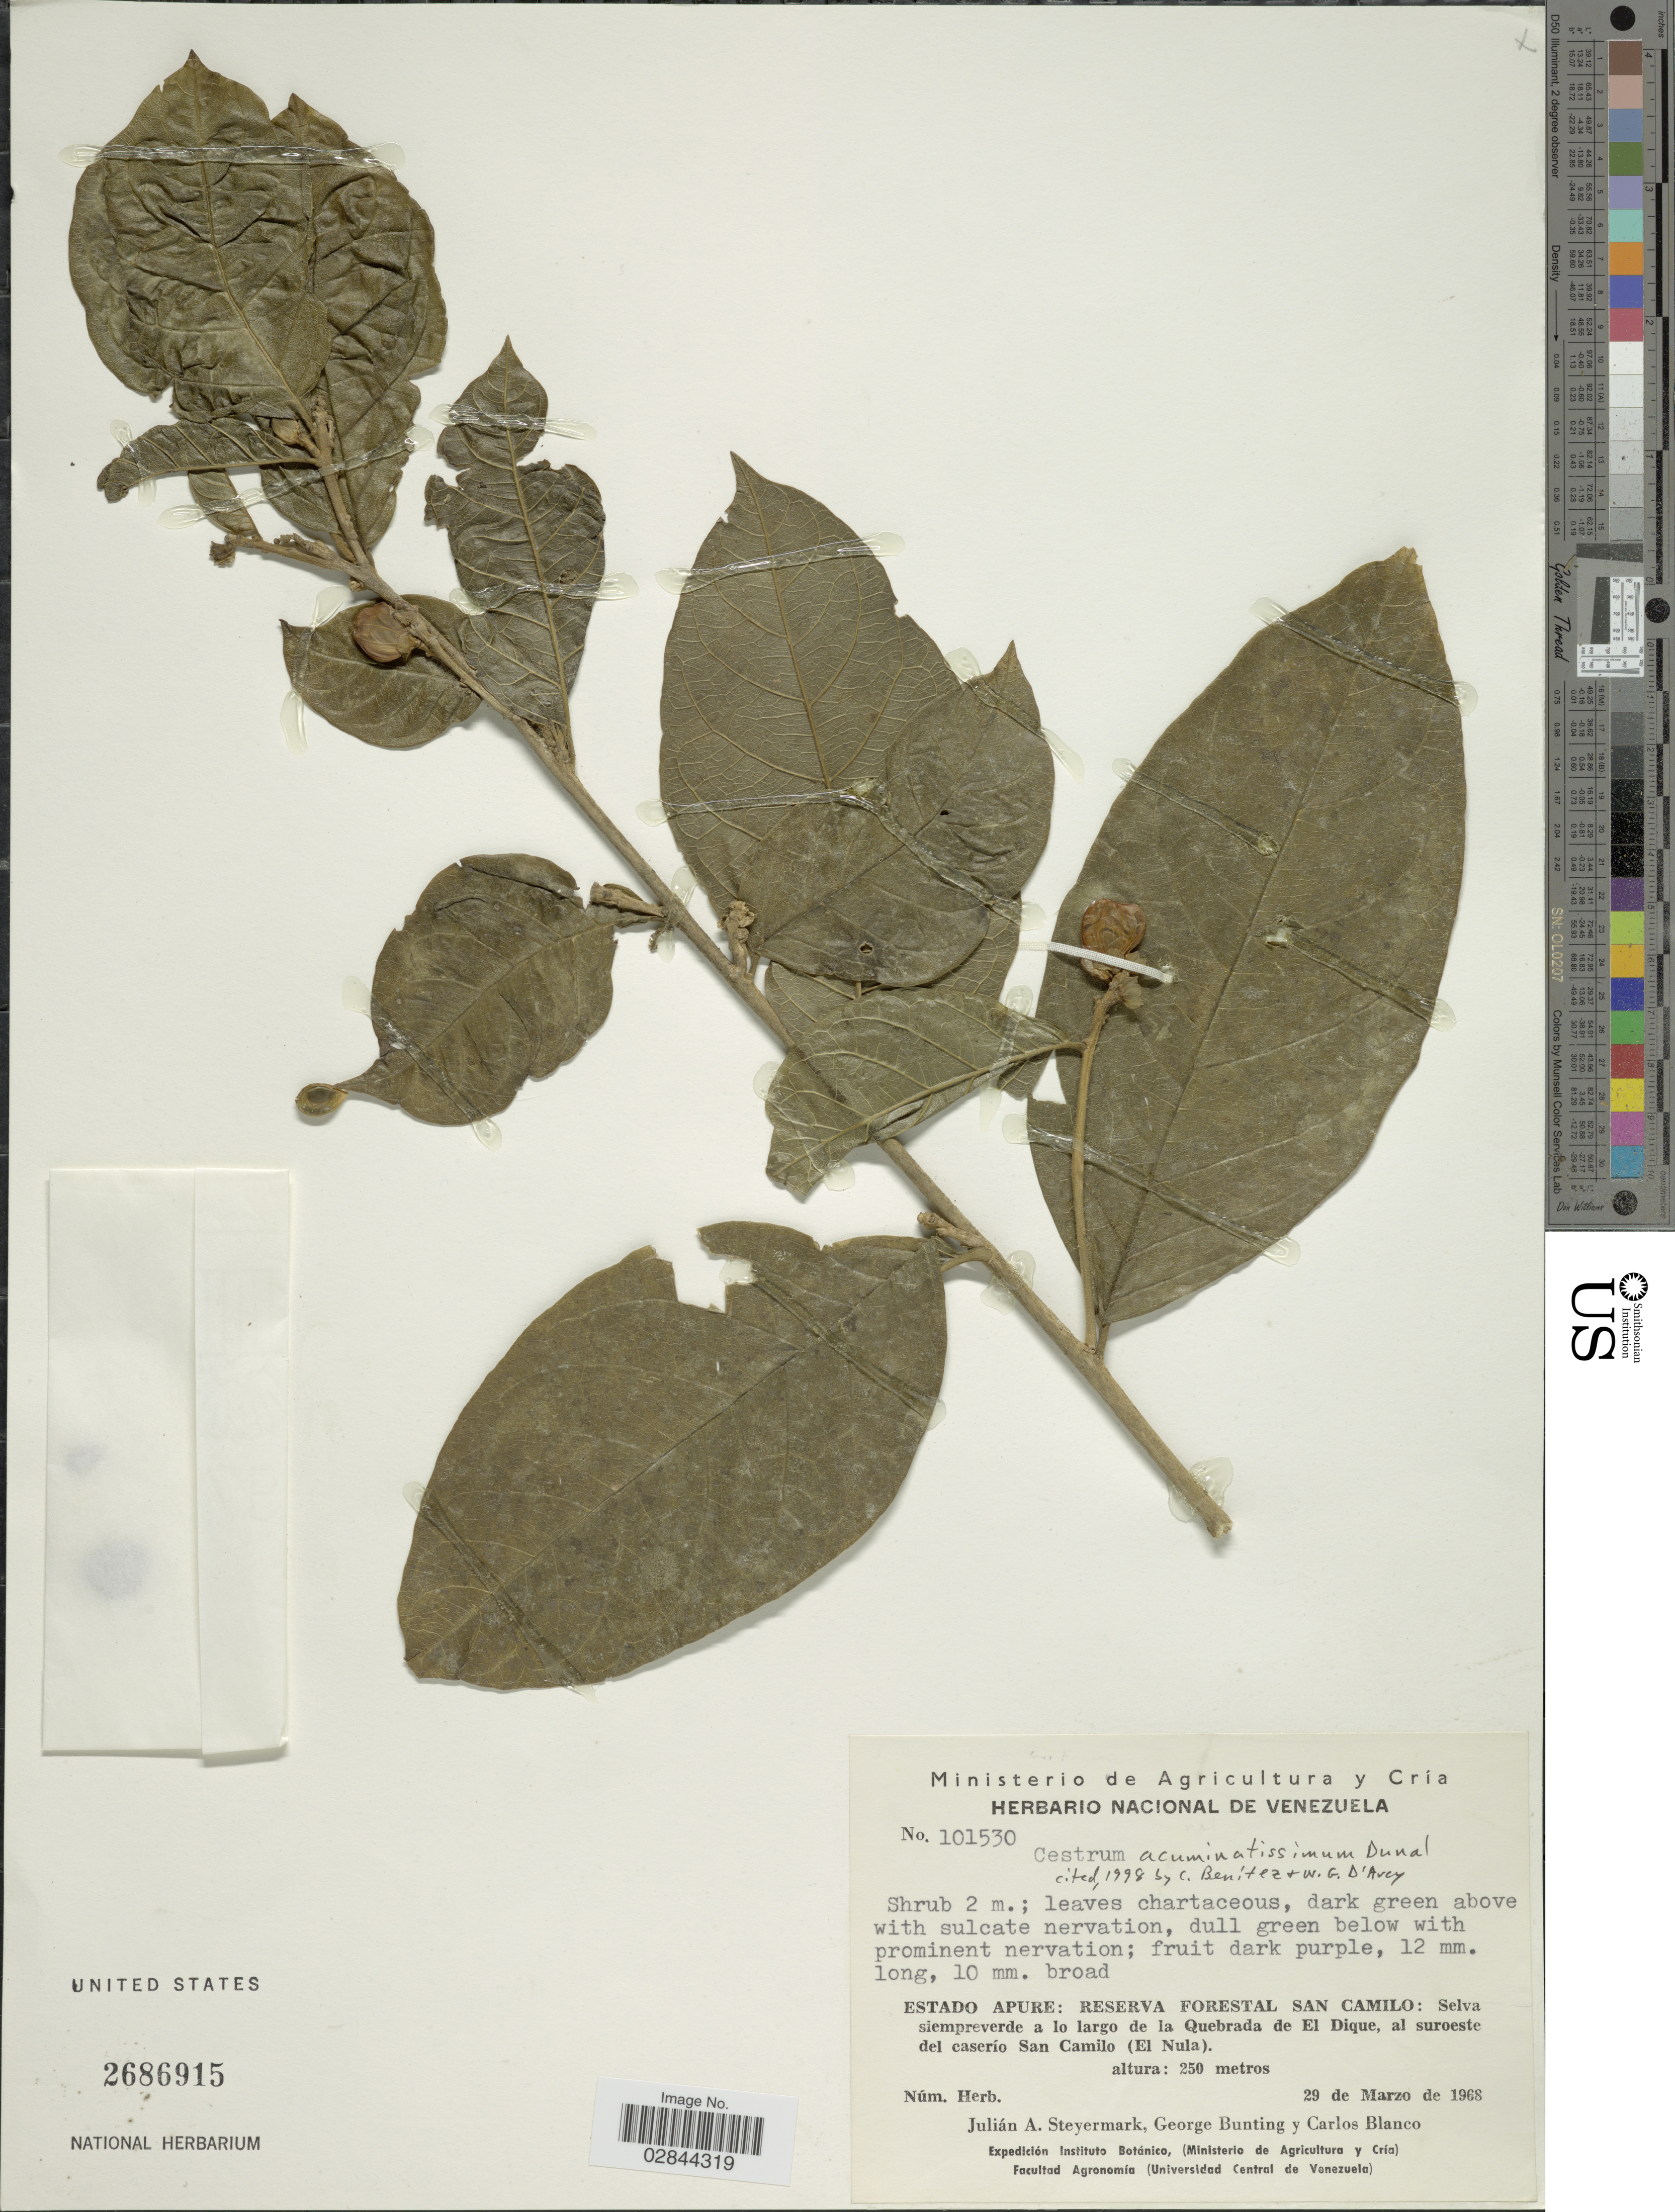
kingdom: Plantae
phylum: Tracheophyta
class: Magnoliopsida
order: Solanales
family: Solanaceae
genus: Cestrum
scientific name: Cestrum acuminatissimum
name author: Dunal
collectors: J. Steyermark, G. S. Bunting & C. Blanco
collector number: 101530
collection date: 1968-03-29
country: Venezuela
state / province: Apure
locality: Reserva Forestal San Camilo, Selva siempreverde a lo largo de la Quebrada de El Dique, al suroeste del caserío San Camilo (El Nula).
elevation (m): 250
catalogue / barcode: US 2686915